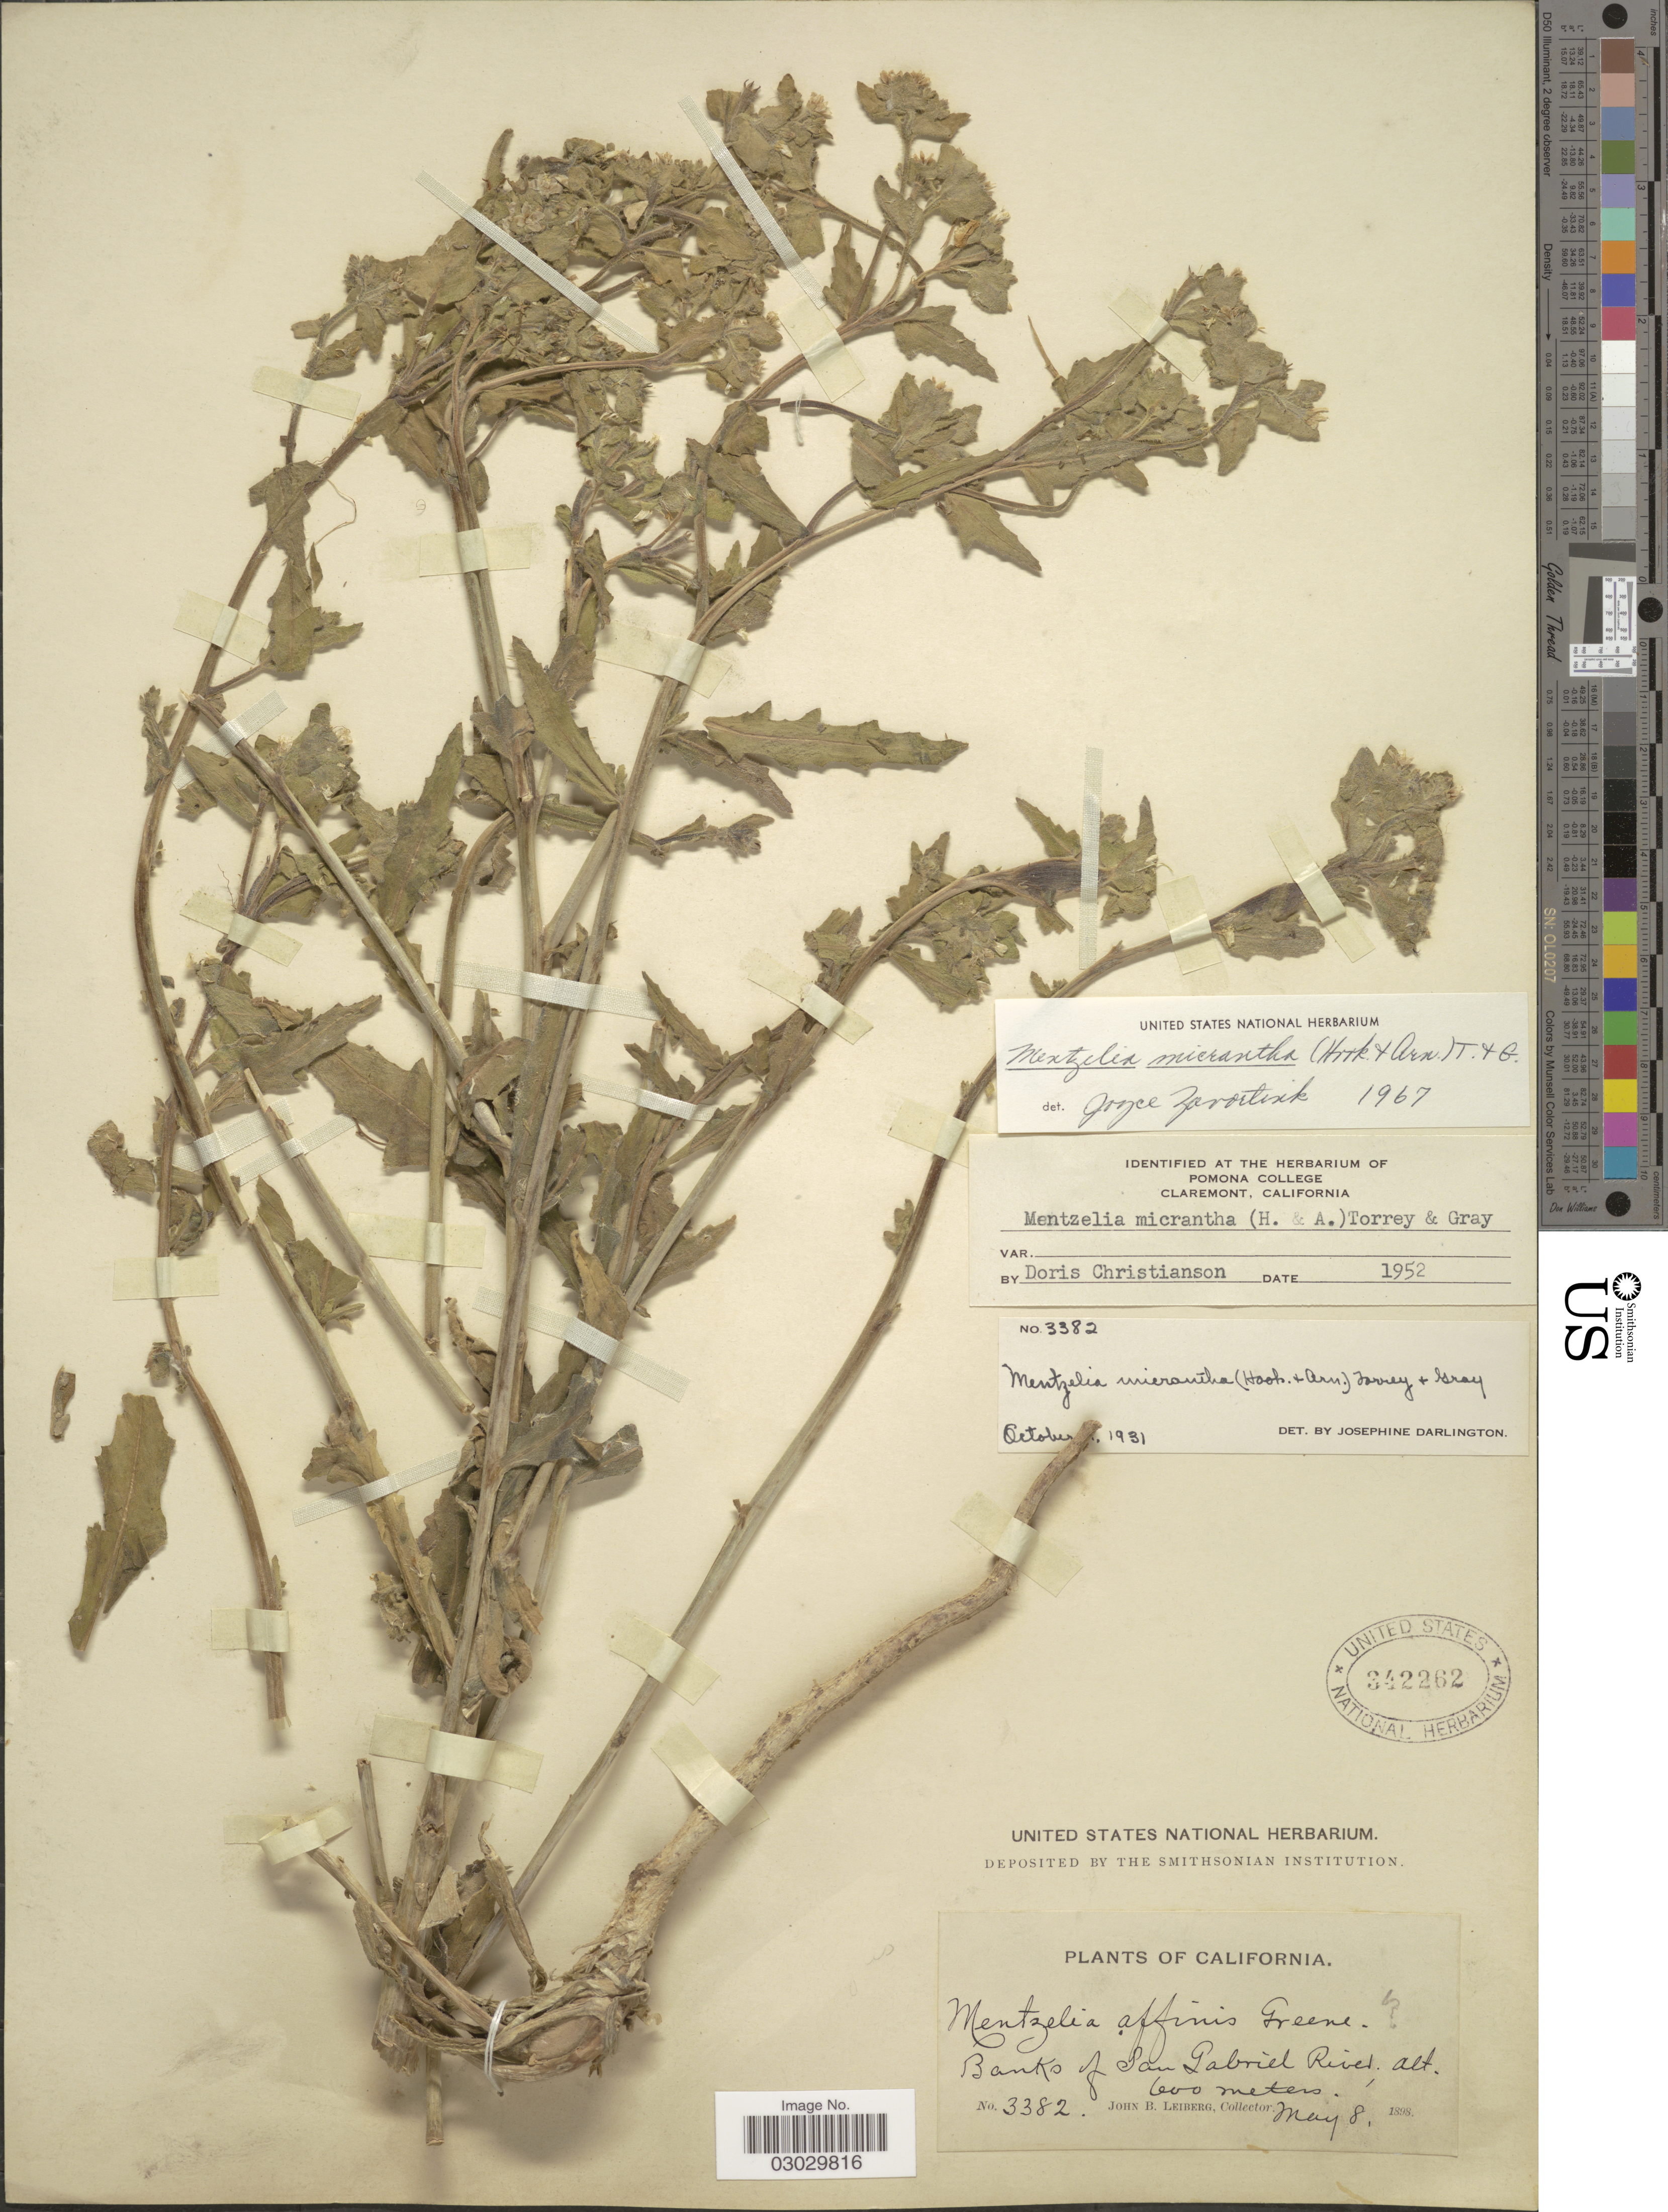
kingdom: Plantae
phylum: Tracheophyta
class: Magnoliopsida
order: Cornales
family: Loasaceae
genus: Mentzelia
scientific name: Mentzelia micrantha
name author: (Hook.) Torr. & A. Gray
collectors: J. B. Leiberg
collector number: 3382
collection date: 1898-05-08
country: United States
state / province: California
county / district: Los Angeles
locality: Banks of San Gabriel River.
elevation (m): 600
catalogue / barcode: US 342262